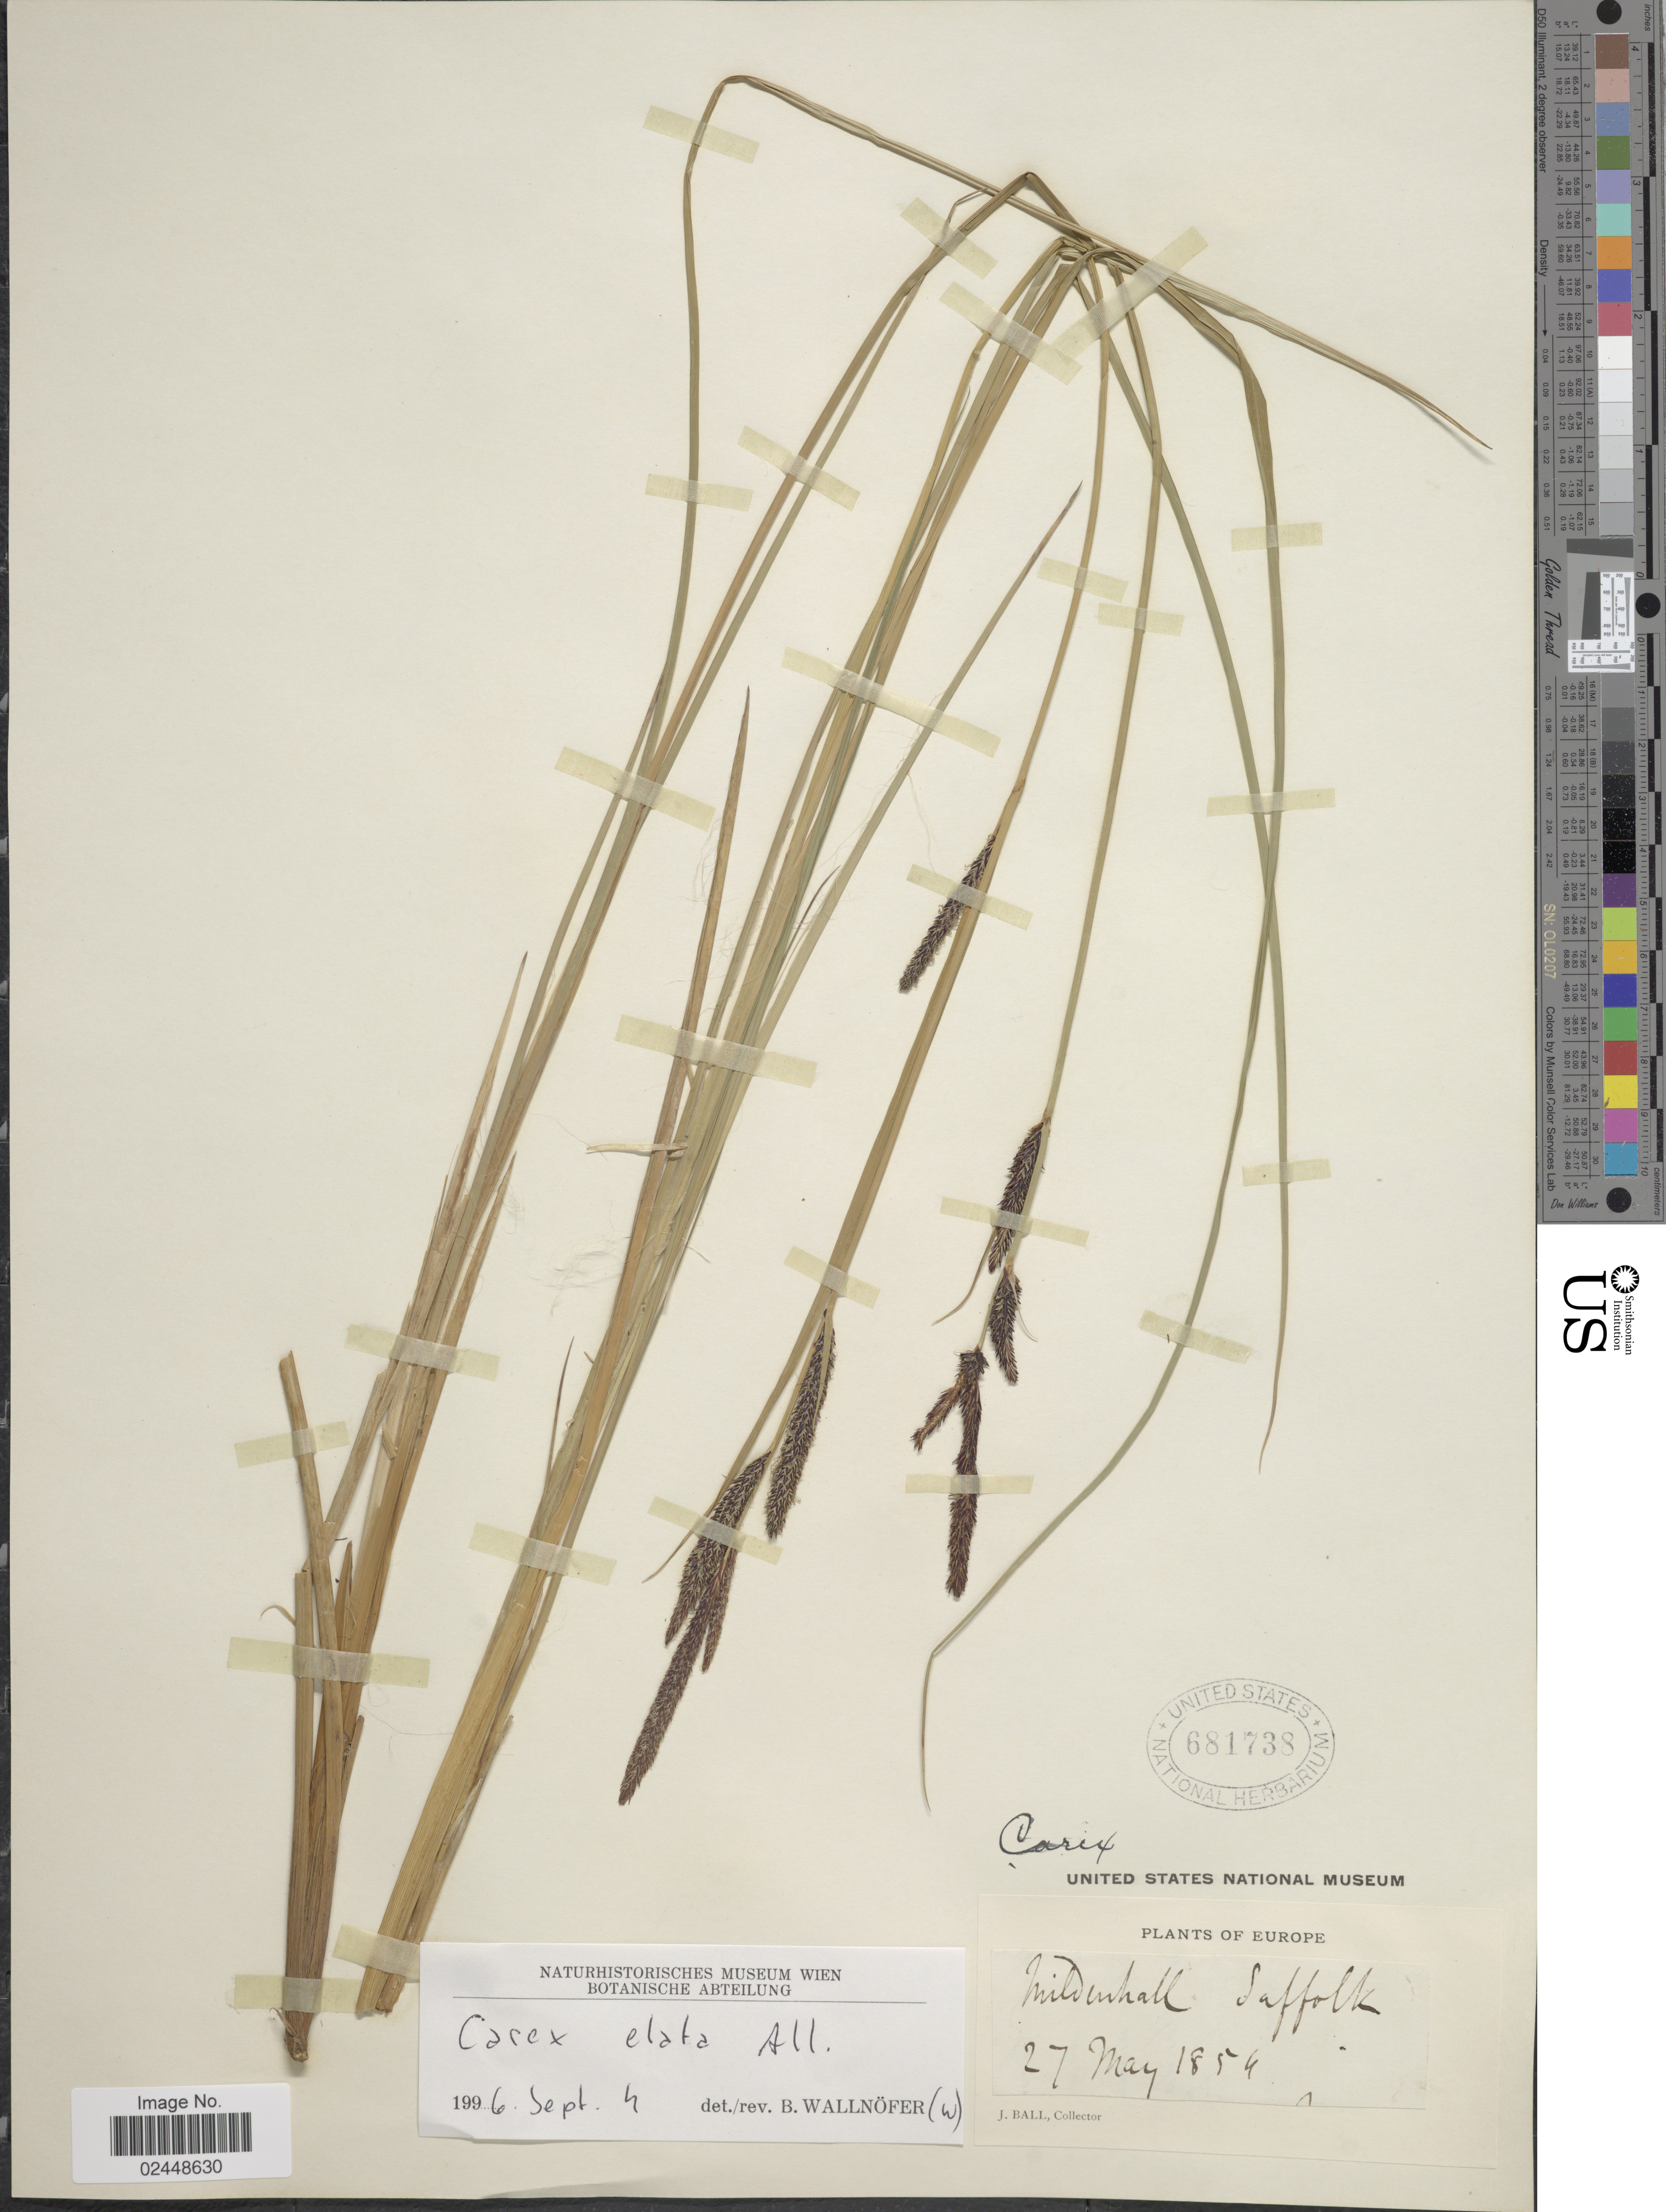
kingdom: Plantae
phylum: Tracheophyta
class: Liliopsida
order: Poales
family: Cyperaceae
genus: Carex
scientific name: Carex elata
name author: All.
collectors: J. Ball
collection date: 1854-05-27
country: United Kingdom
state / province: England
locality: Mildenhall, Suffolk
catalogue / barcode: US 681738